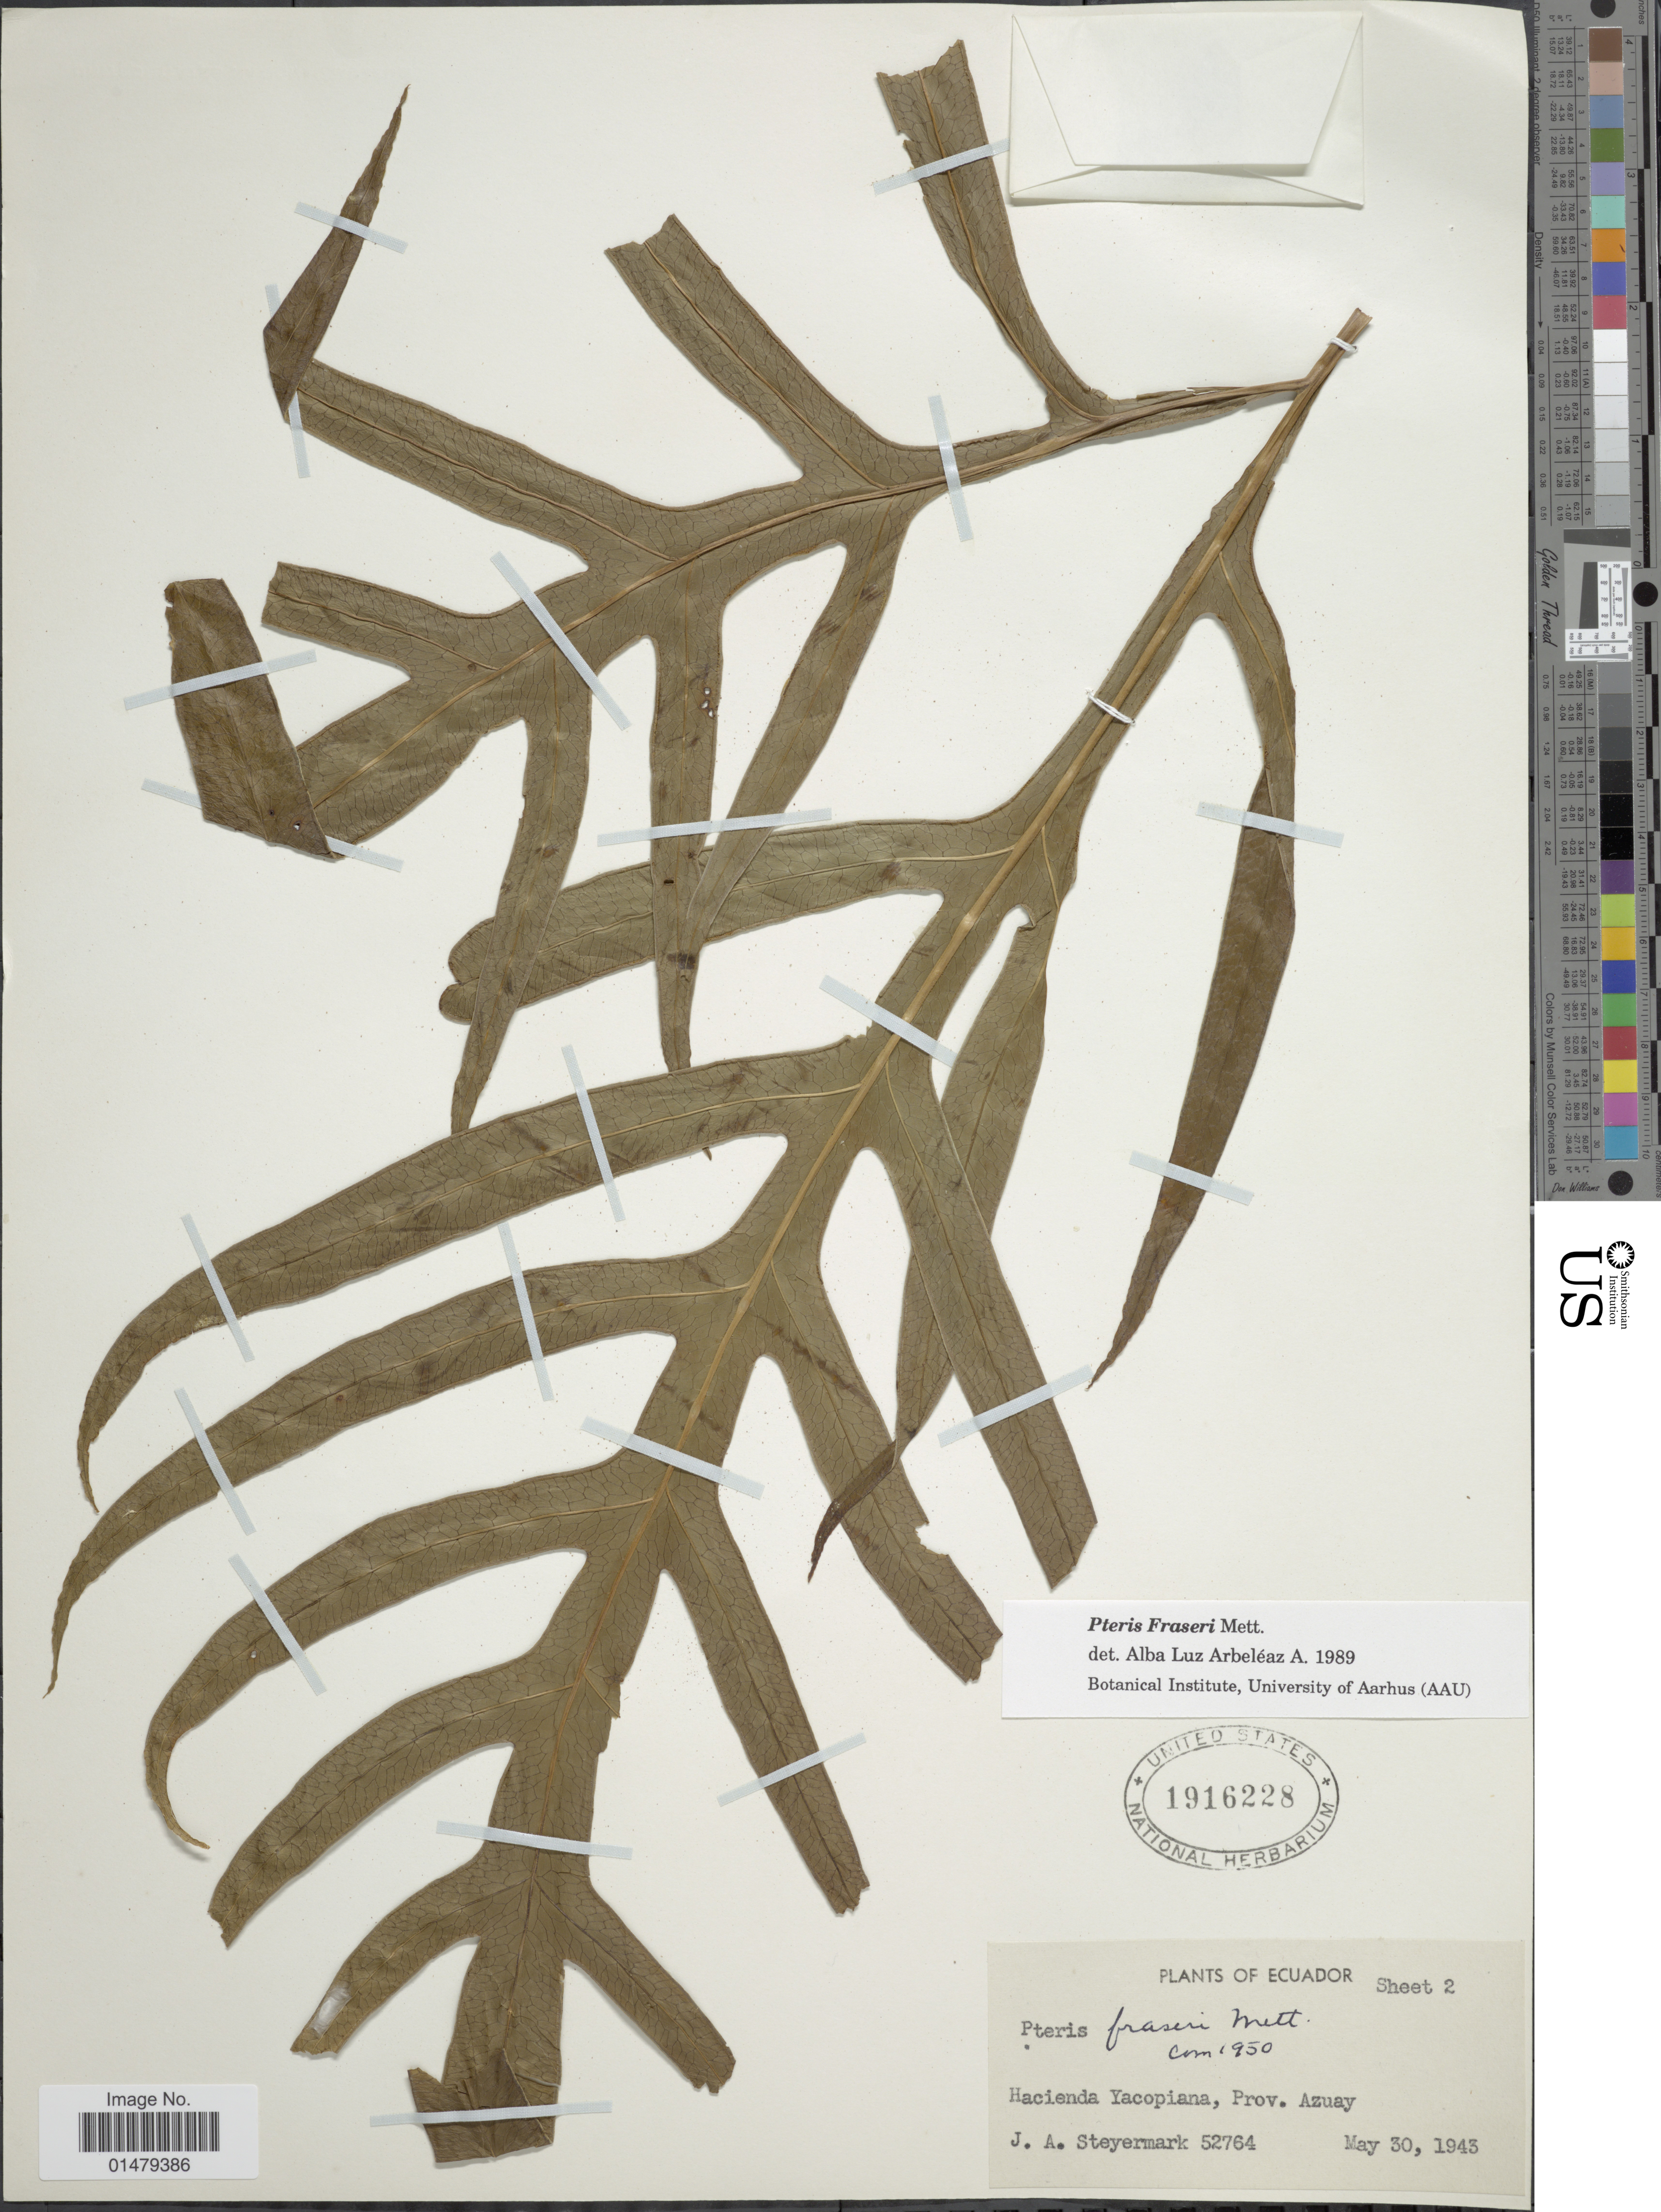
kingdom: Plantae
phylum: Tracheophyta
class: Polypodiopsida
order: Polypodiales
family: Pteridaceae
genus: Pteris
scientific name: Pteris fraseri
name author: Mett. ex Kuhn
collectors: J. Steyermark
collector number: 52764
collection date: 1943-05-30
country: Ecuador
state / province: Azuay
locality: Hacienda Yacopiana, Prov. Azuay.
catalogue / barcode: US 1916228